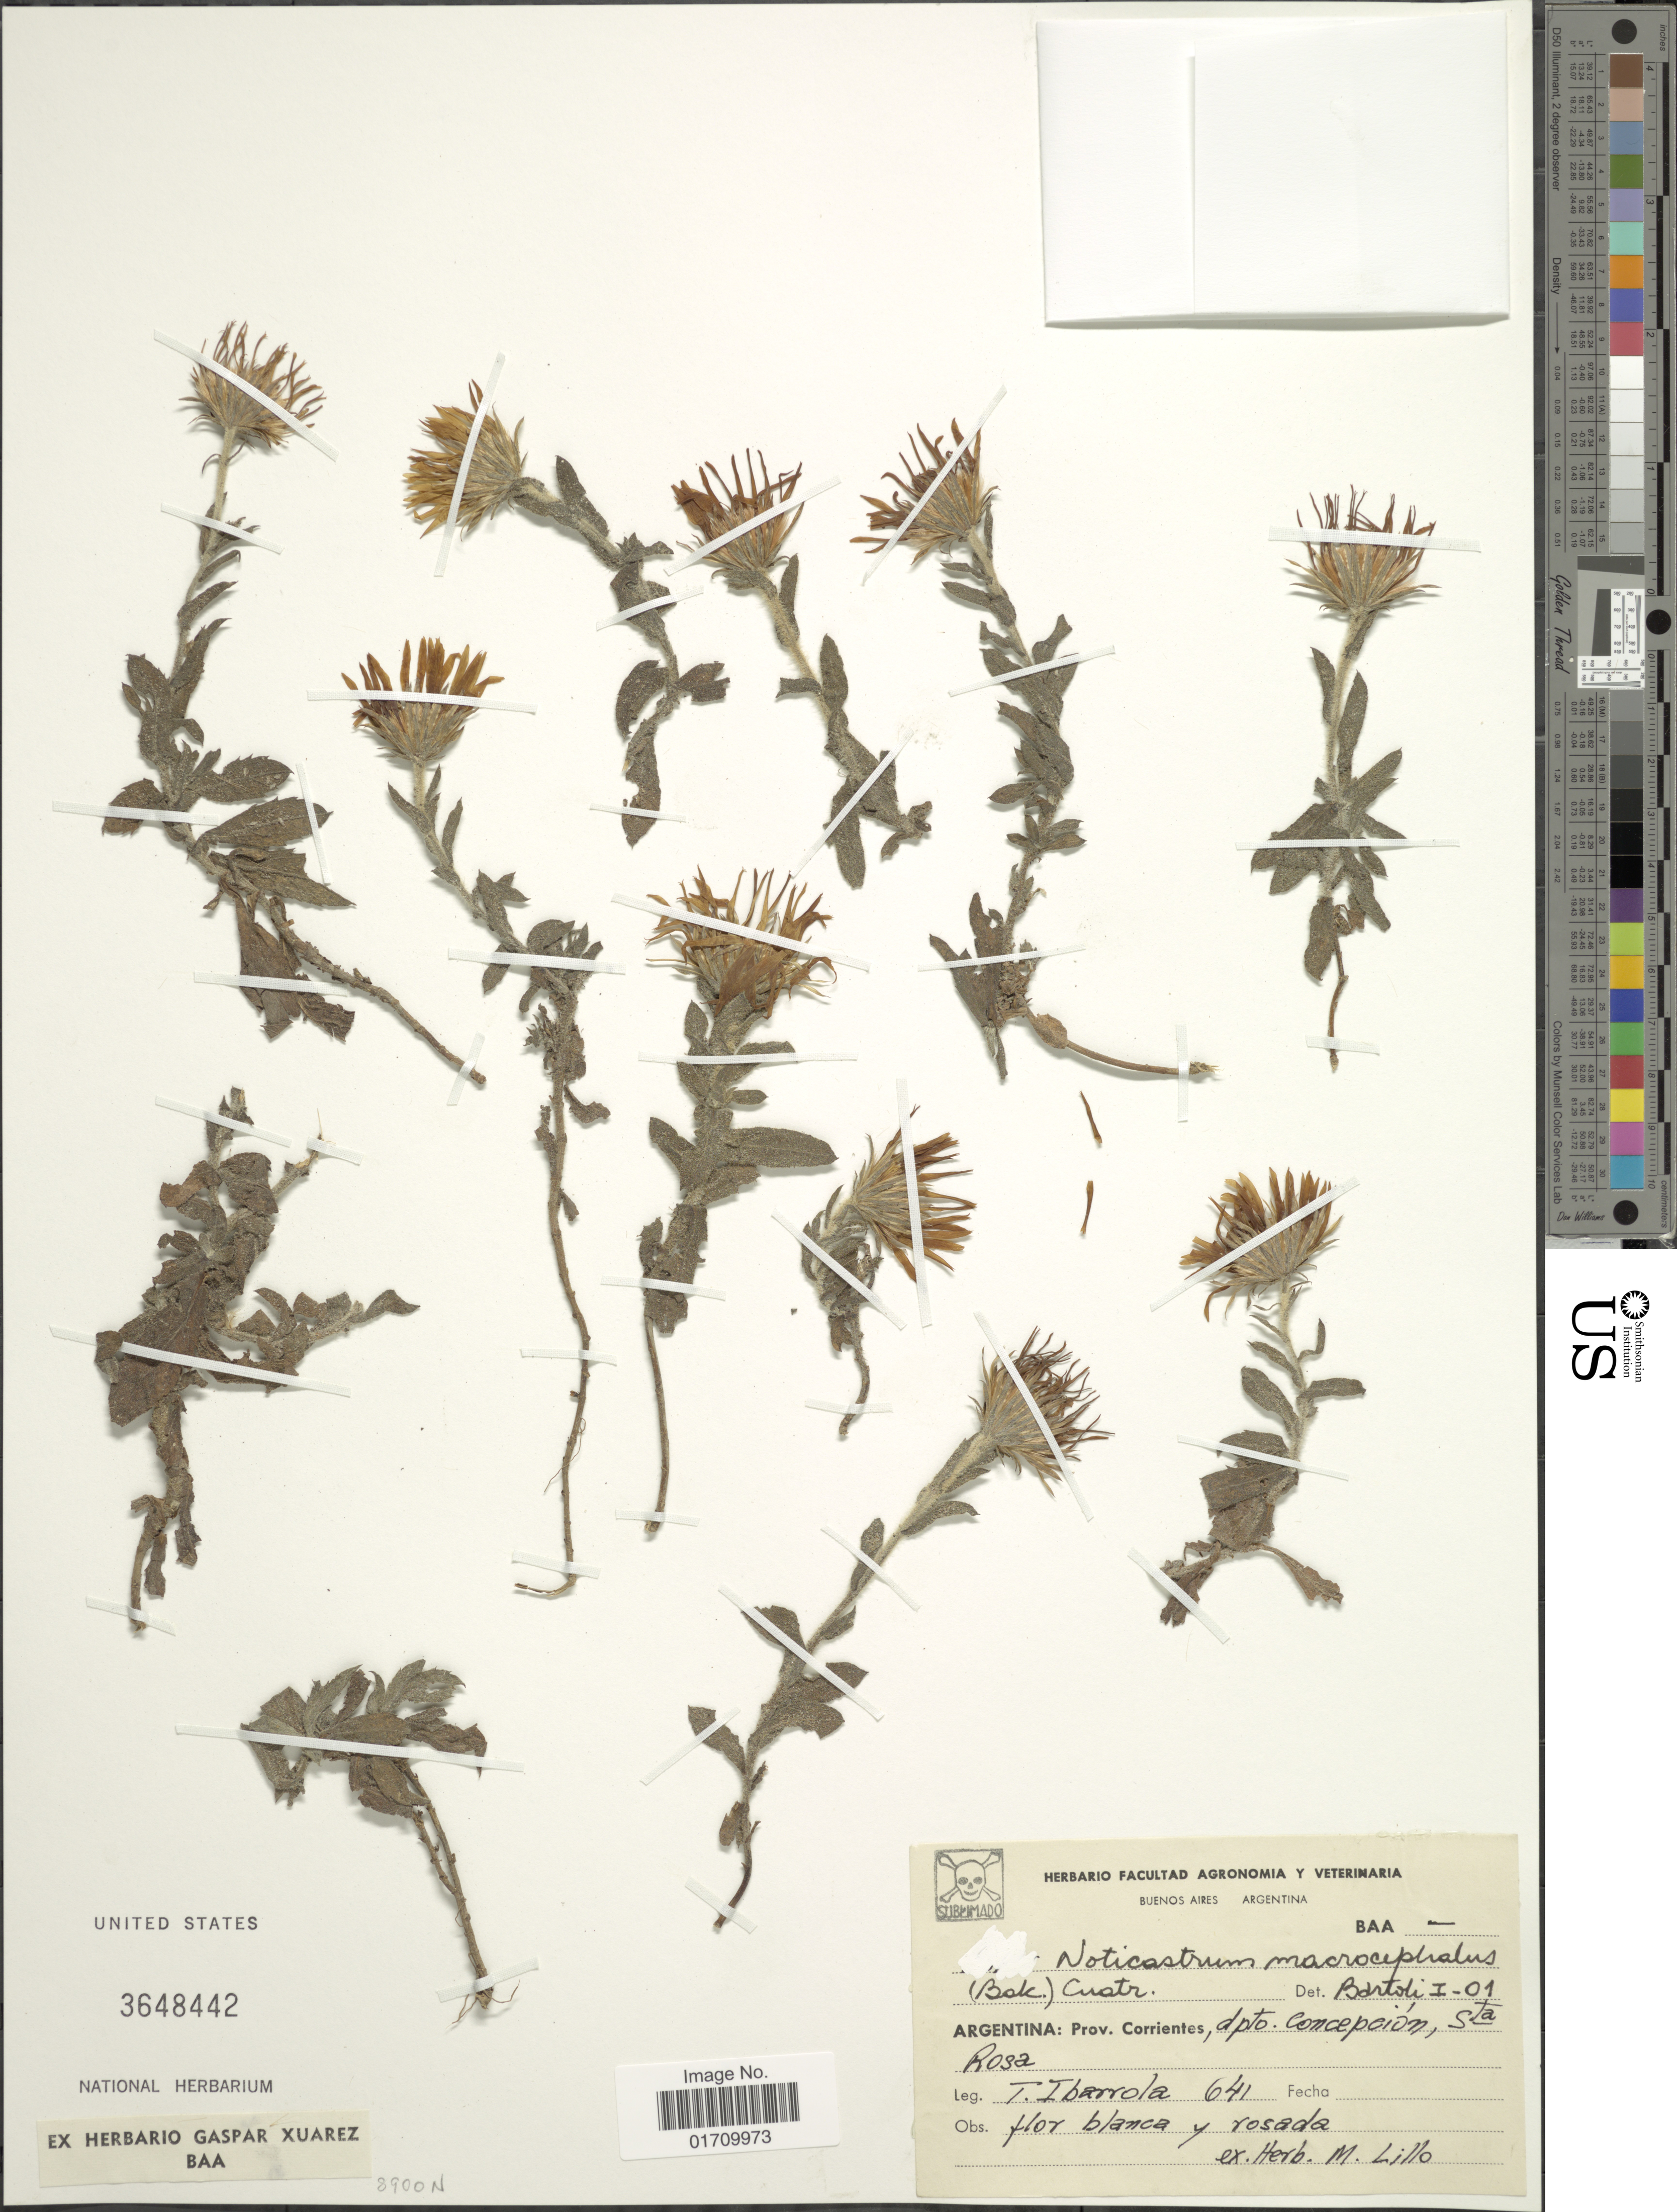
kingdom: Plantae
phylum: Tracheophyta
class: Magnoliopsida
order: Asterales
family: Asteraceae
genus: Noticastrum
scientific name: Noticastrum macrocephalum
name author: (Baker) Cuatrec.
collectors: T. Ibarrola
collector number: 641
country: Argentina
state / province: Corrientes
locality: Dpto. Concepcion, Sta. Rosa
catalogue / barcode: US 3648442